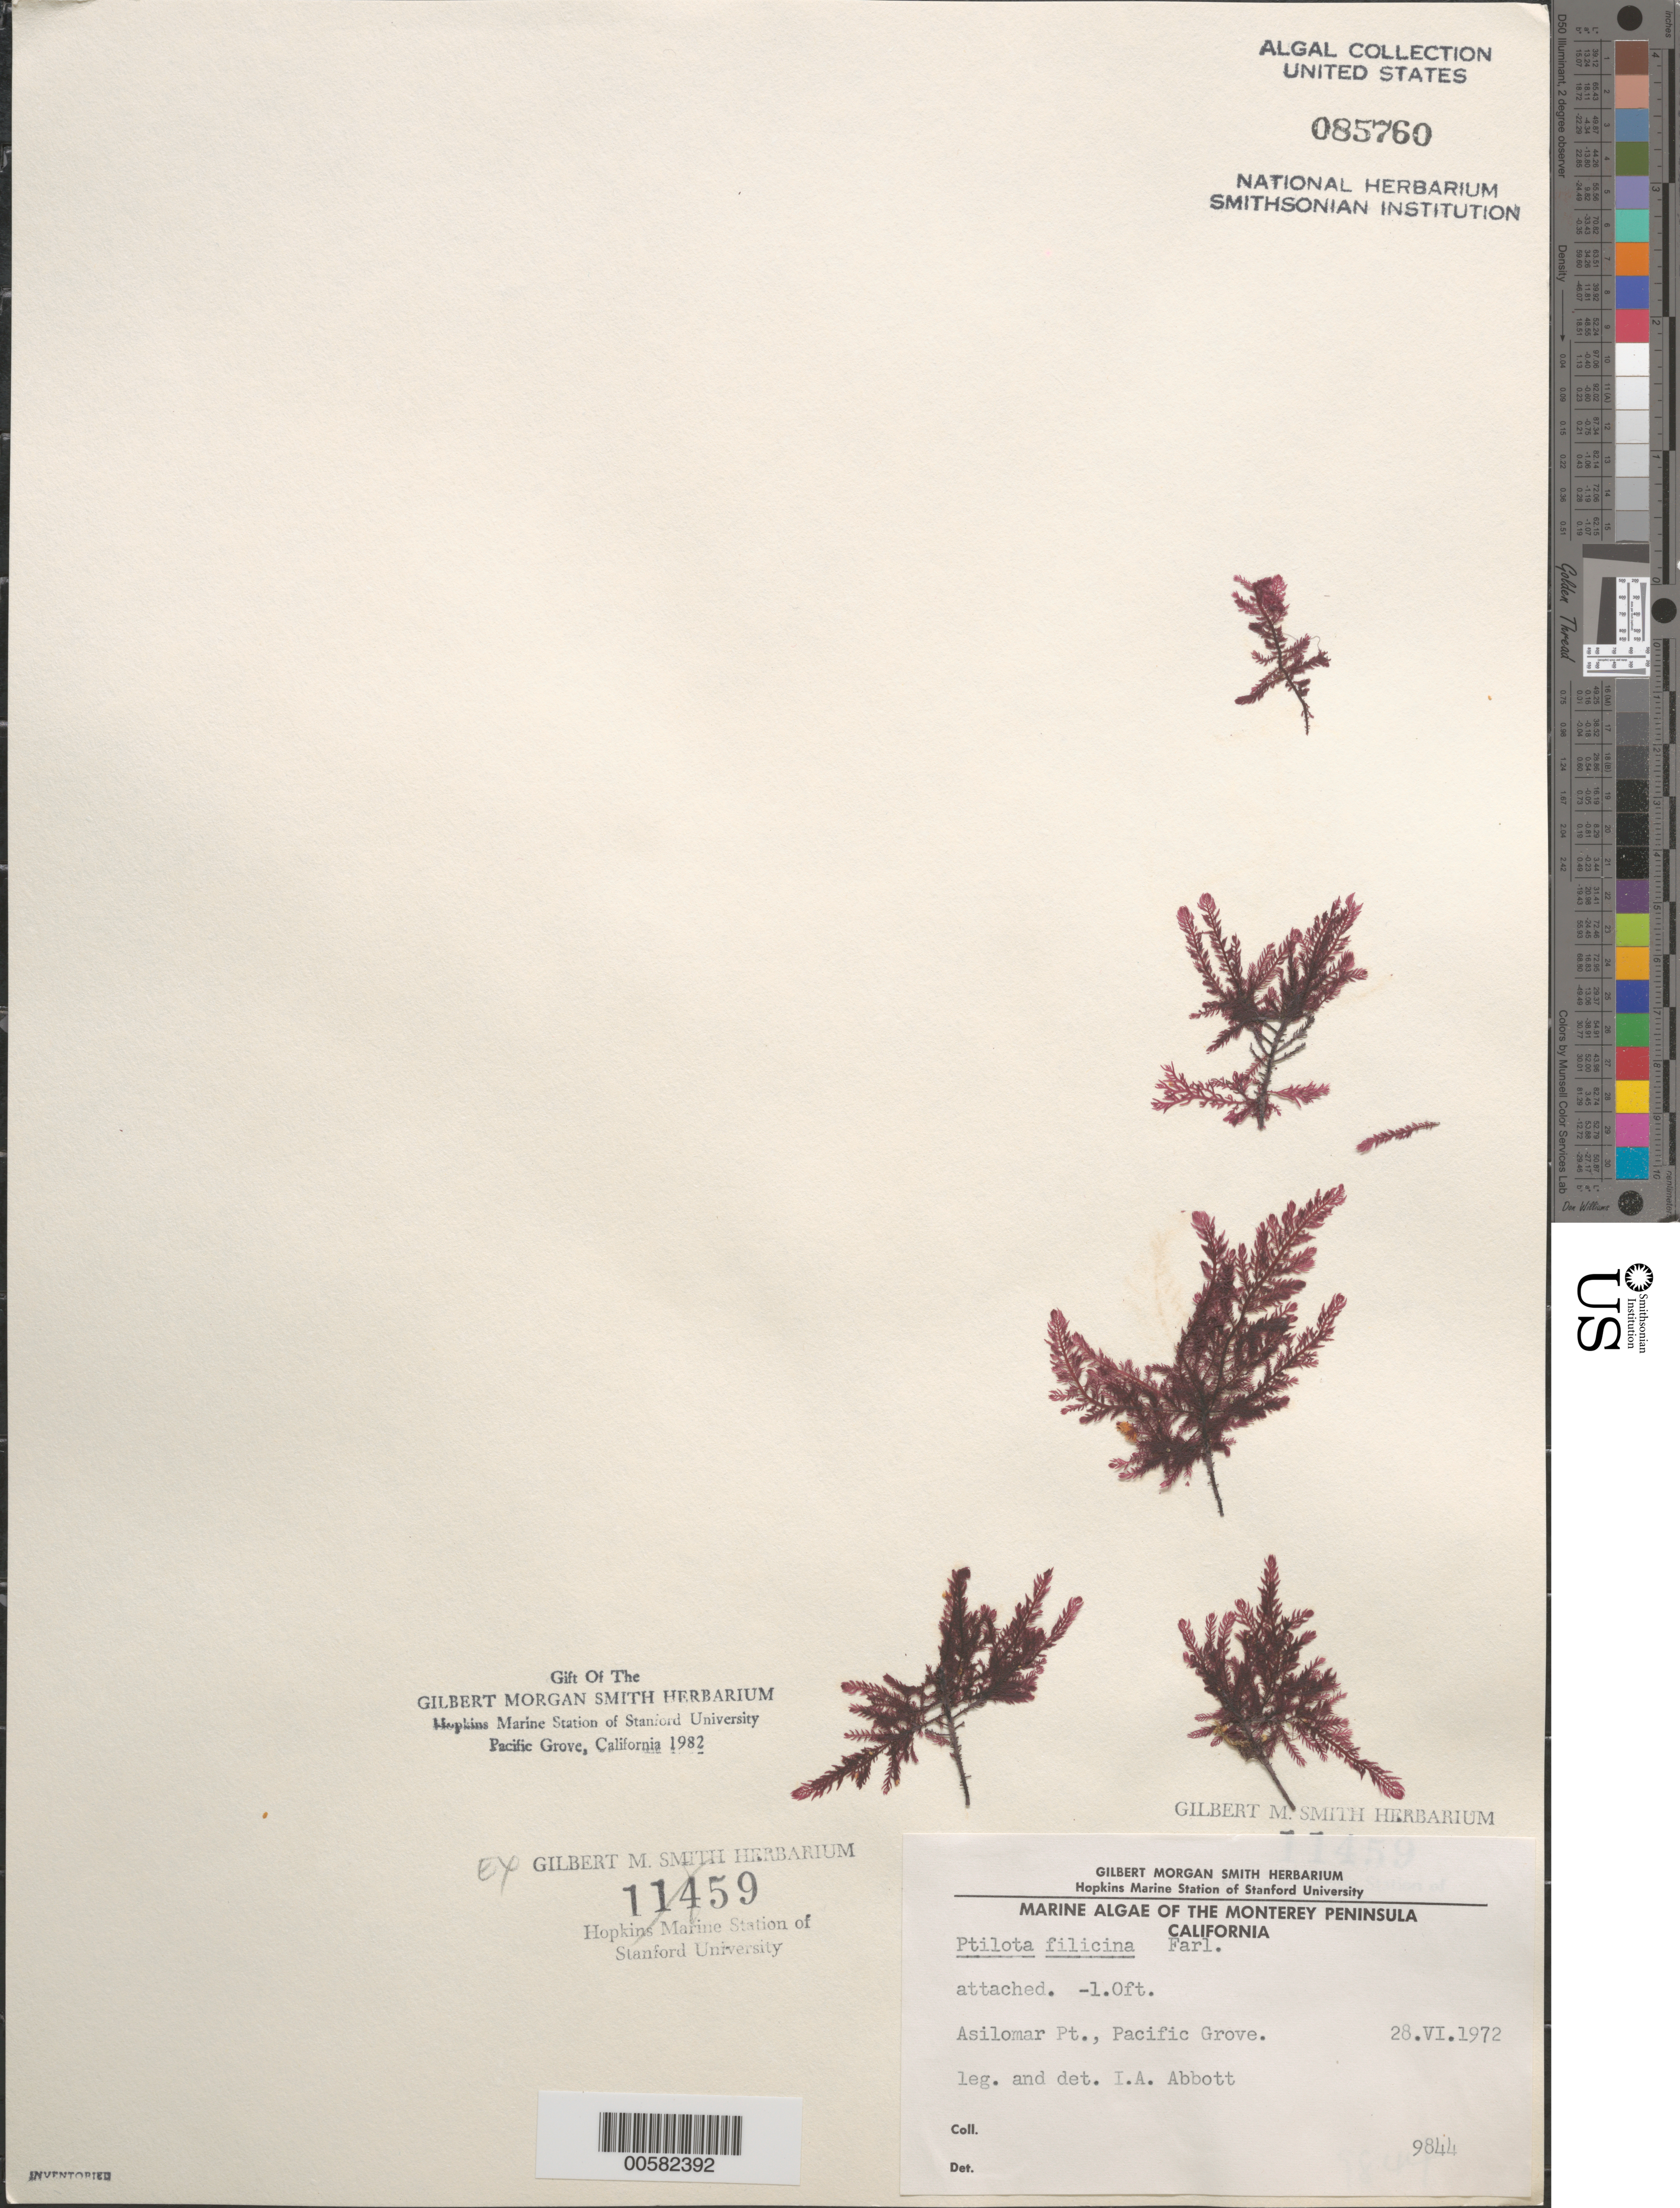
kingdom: Plantae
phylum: Rhodophyta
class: Florideophyceae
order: Ceramiales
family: Wrangeliaceae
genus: Ptilota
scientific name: Ptilota filicina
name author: J. Agardh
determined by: Abbott, Isabella A.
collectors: I. A. Abbott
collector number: IAA 9844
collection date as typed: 28 Jun 1972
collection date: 1972-06-28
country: United States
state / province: California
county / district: Monterey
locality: Asilomar Point, Pacific Grove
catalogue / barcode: US 85760